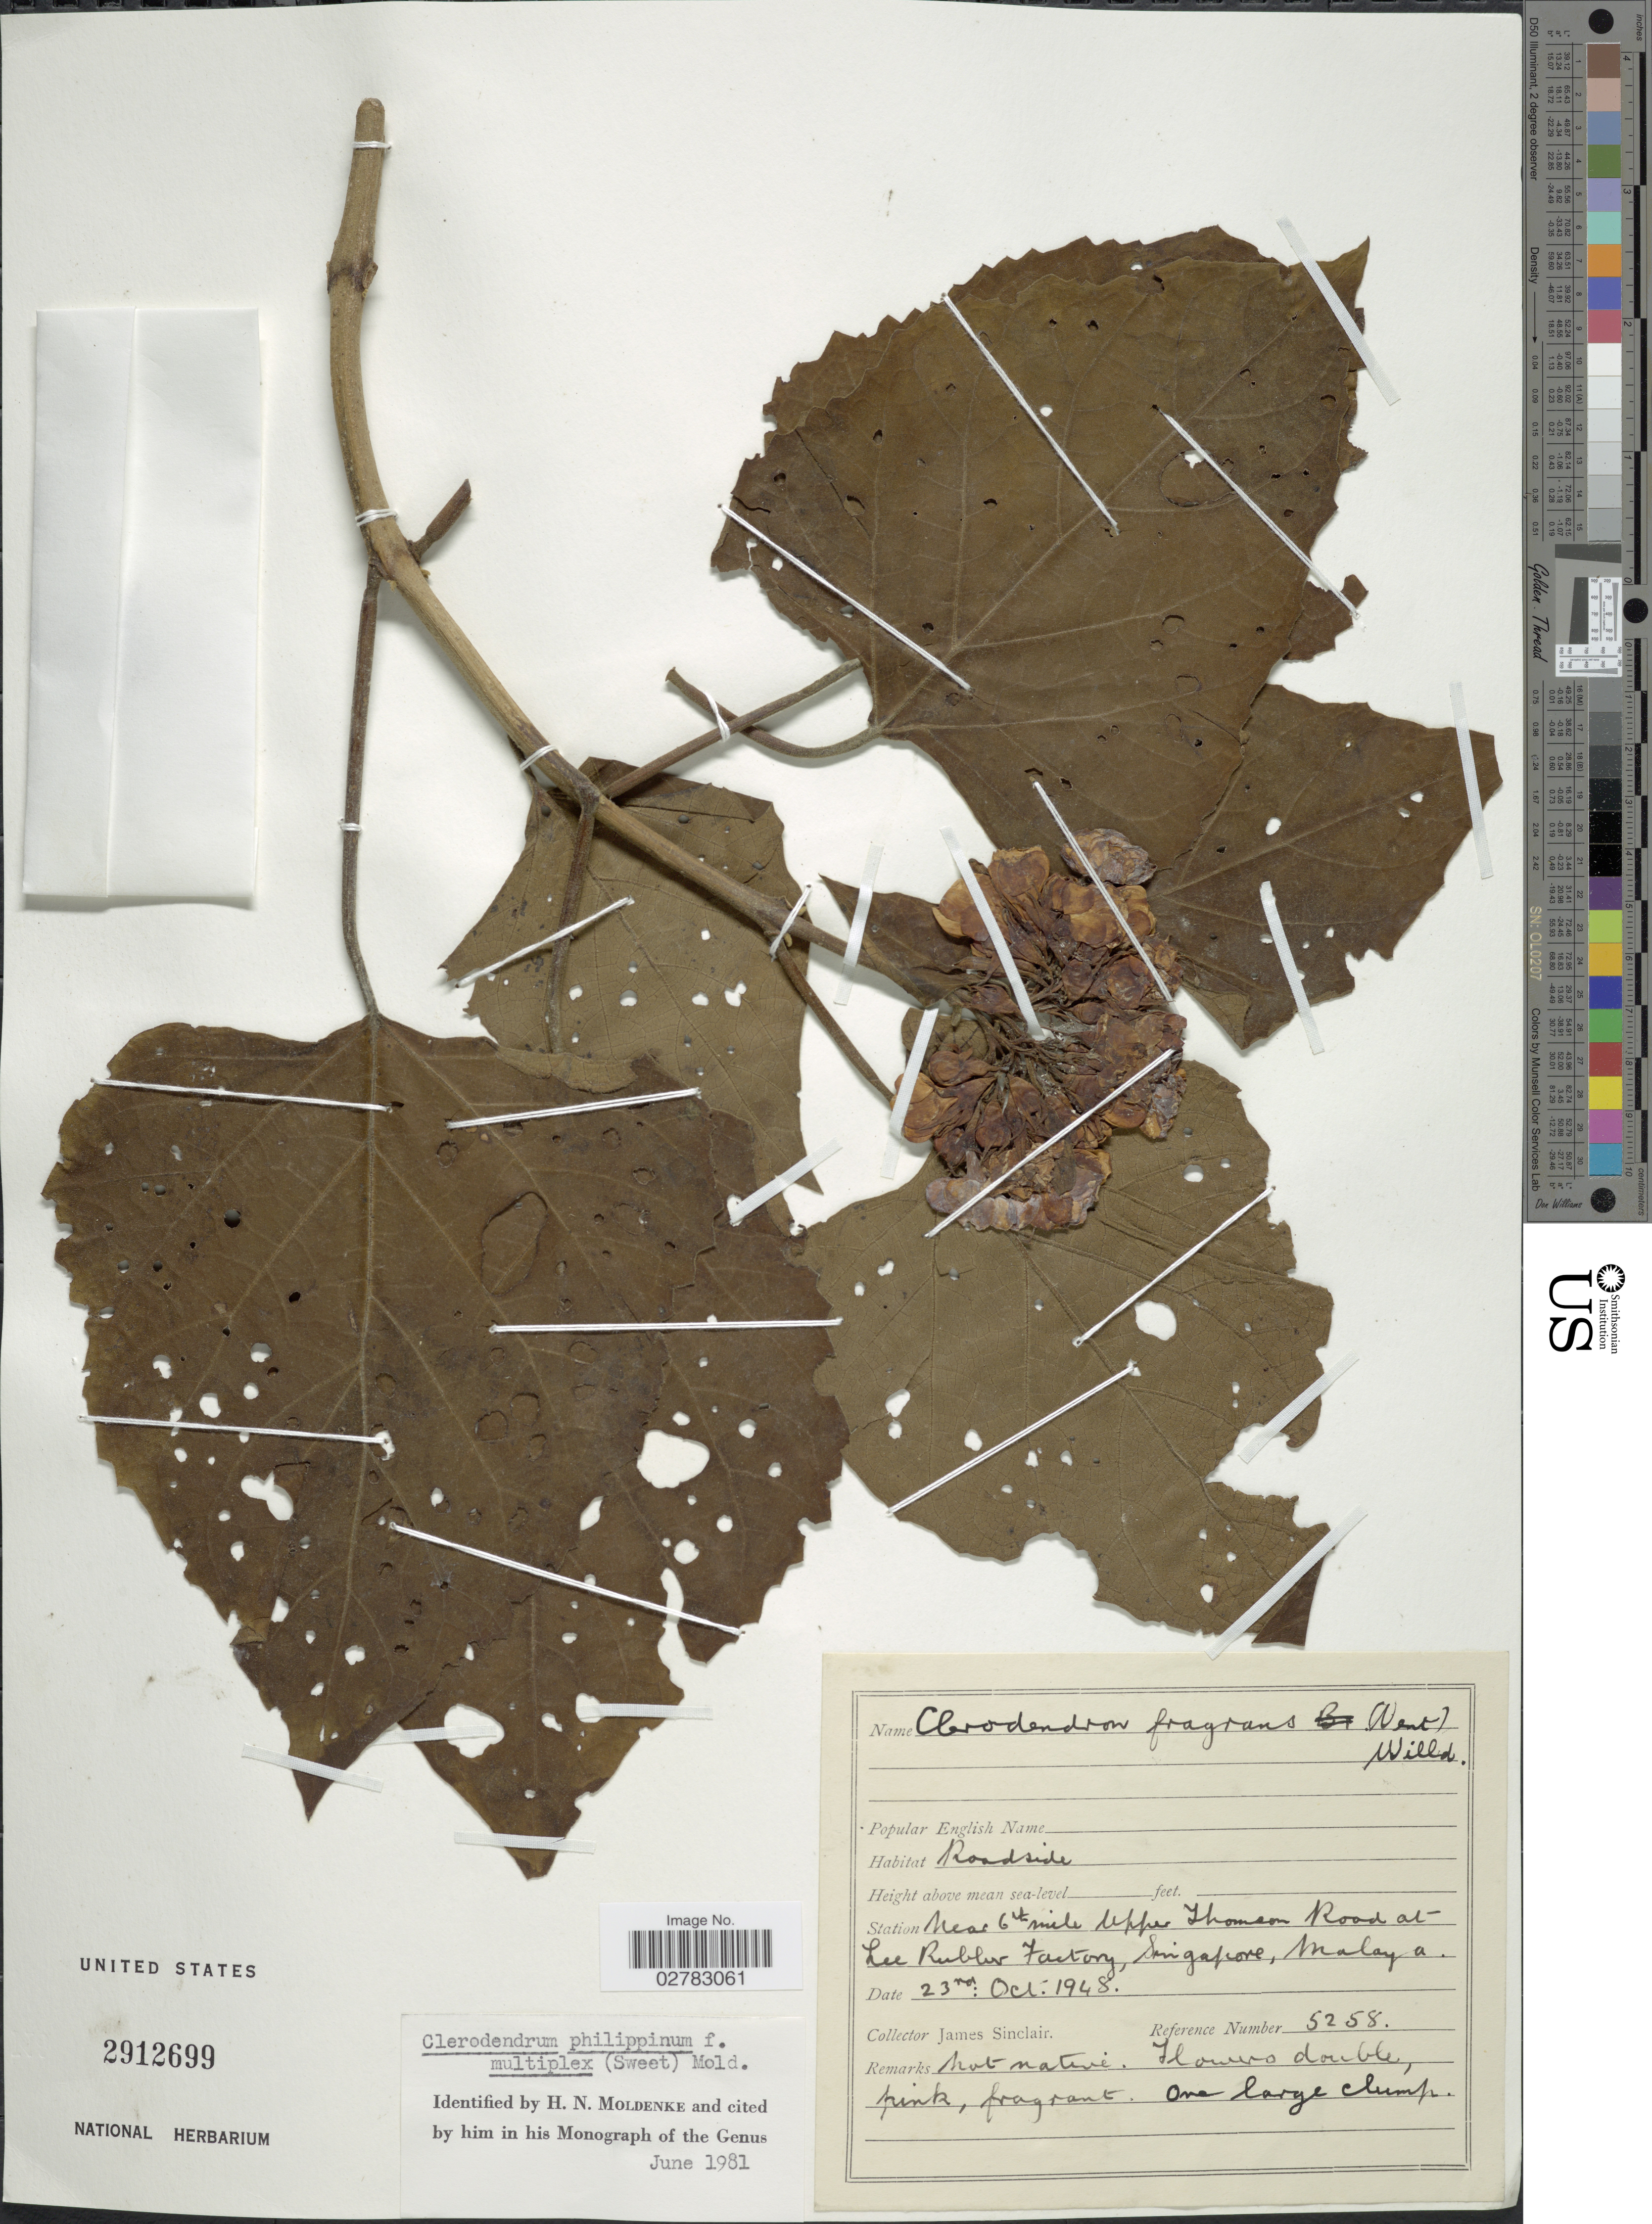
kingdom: Plantae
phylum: Tracheophyta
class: Magnoliopsida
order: Lamiales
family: Lamiaceae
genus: Clerodendrum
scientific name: Clerodendrum philippinum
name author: Schauer in DC.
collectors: J. Sinclair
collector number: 5258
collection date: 1948-10-23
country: Singapore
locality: Station Near 6th mile Upper Thomson Road at Zee Rubber Factory, Malaya.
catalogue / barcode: US 2912699